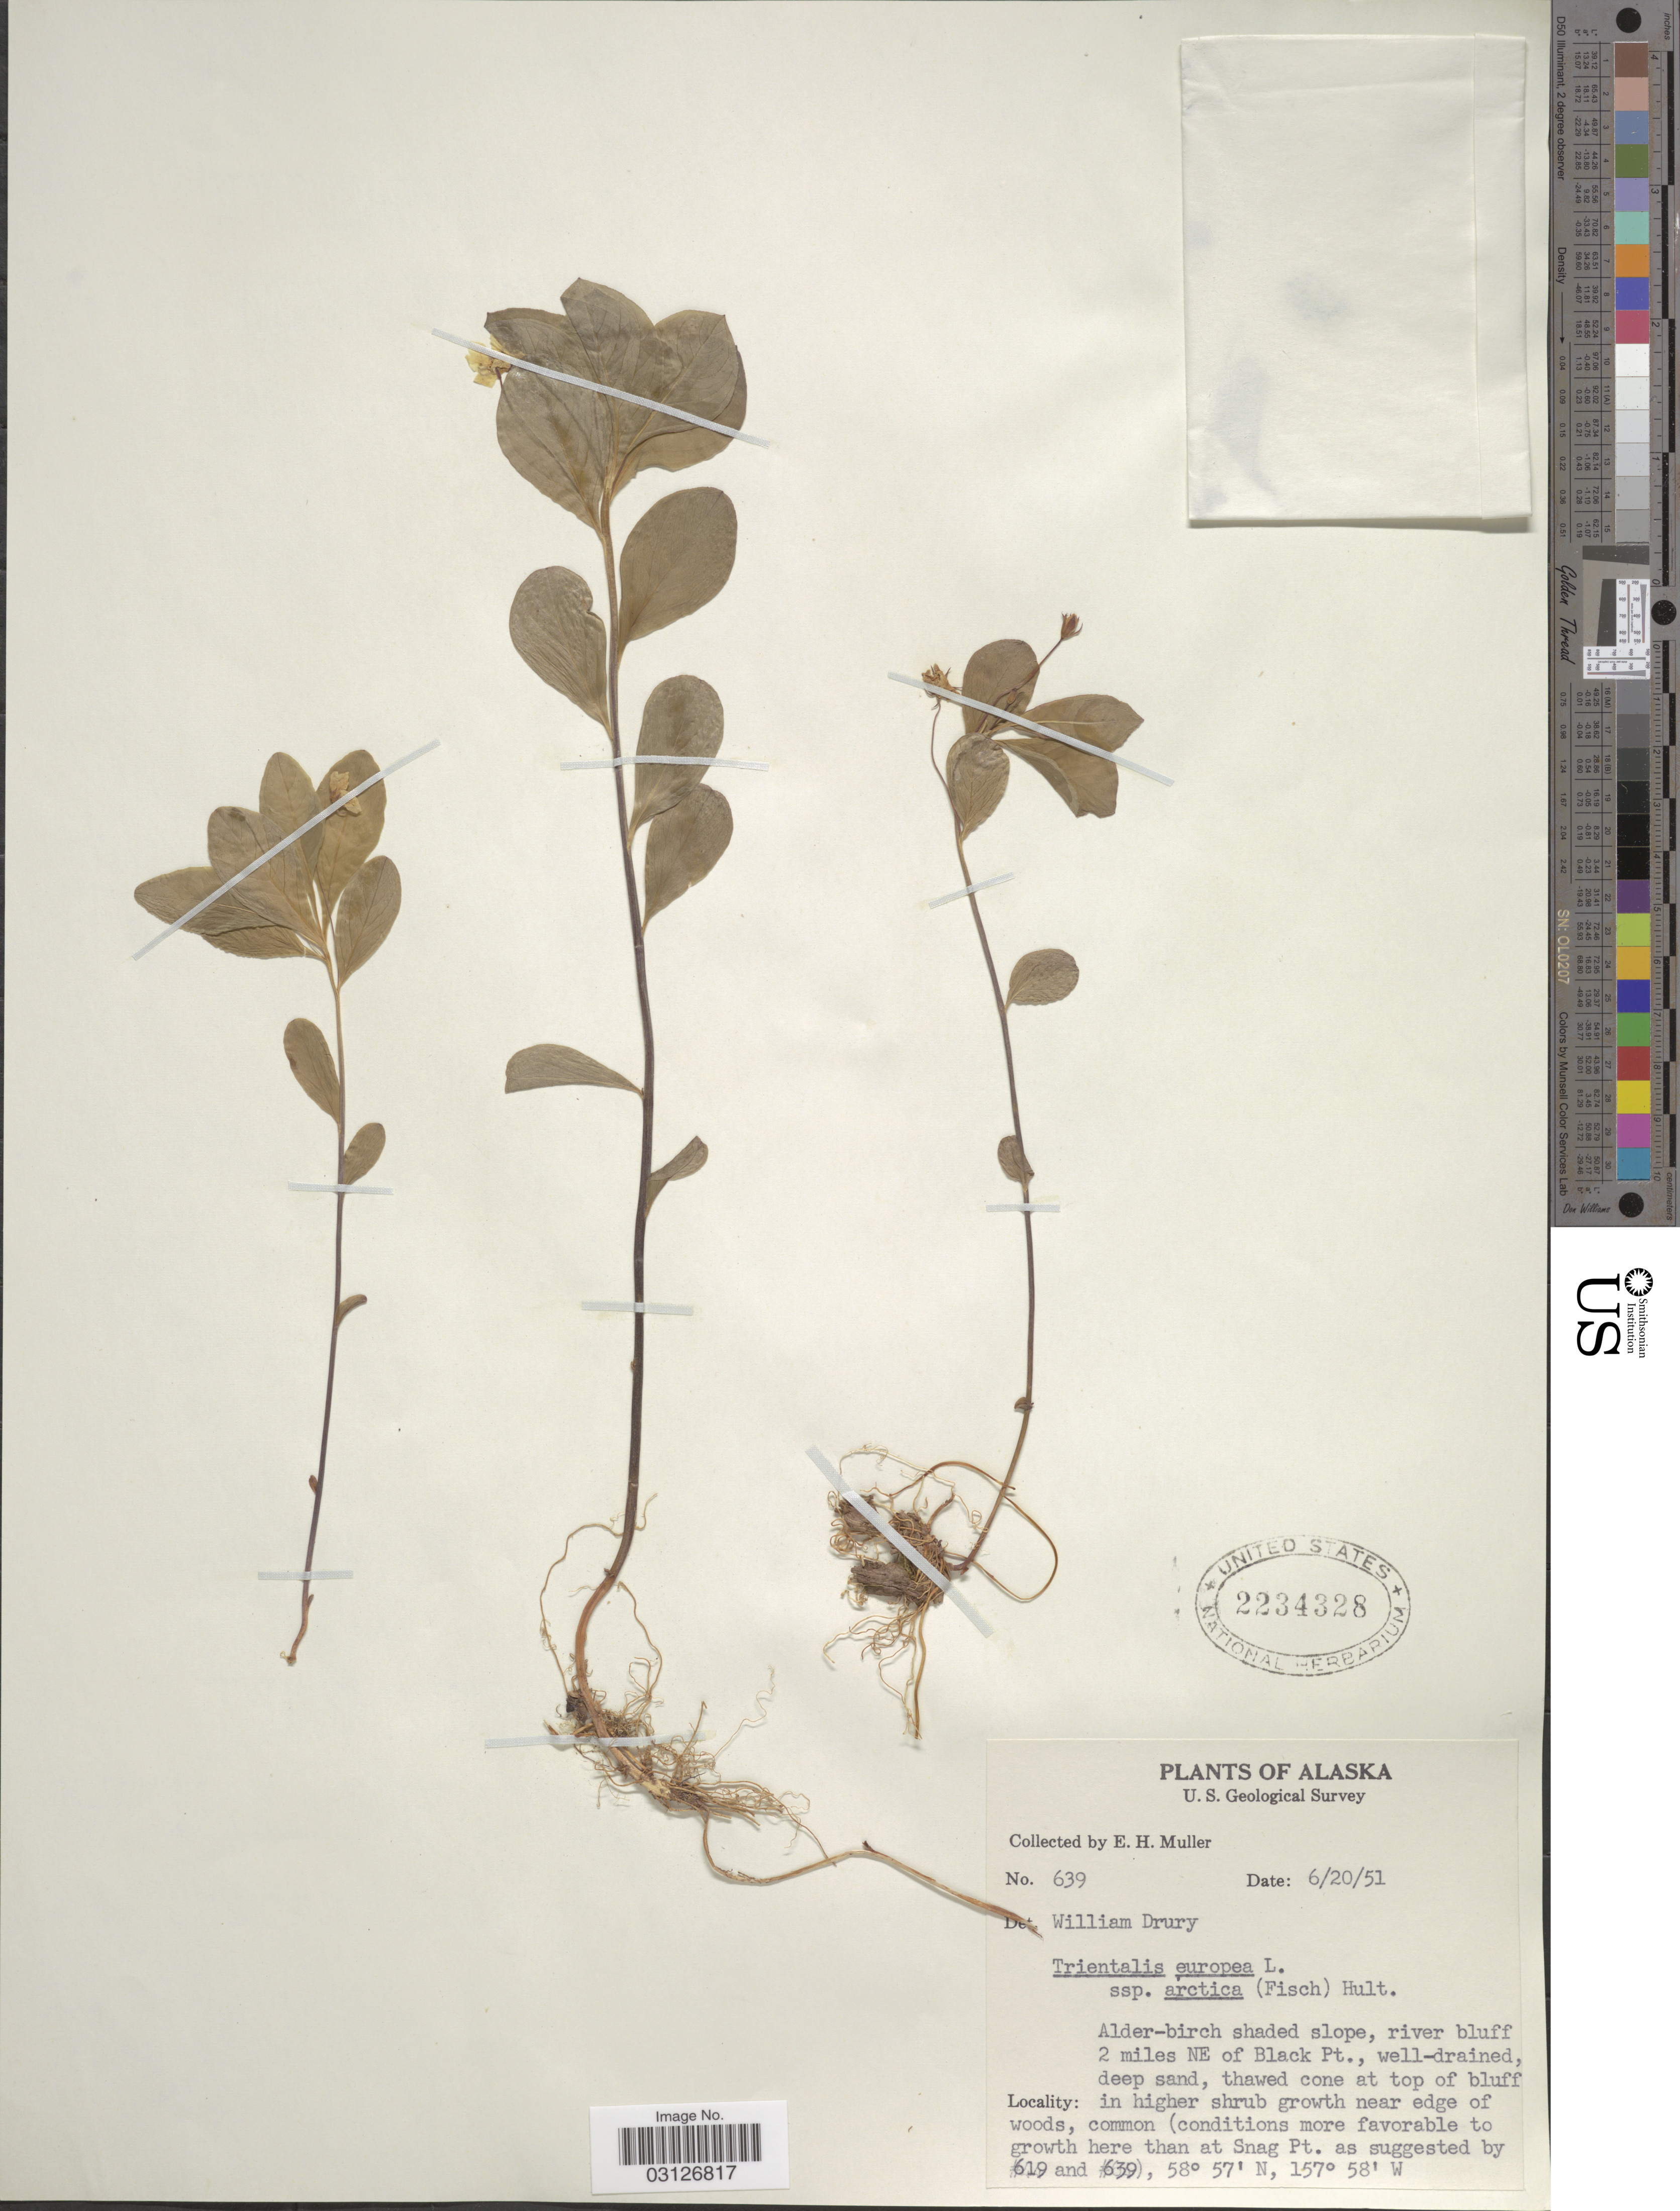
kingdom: Plantae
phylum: Tracheophyta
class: Magnoliopsida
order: Ericales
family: Primulaceae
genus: Trientalis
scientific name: Trientalis europaea subsp. arctica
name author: (Fisch. ex Hook.) Hultén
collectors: E. H. Muller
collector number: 639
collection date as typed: Transcribed d/m/y: 20/6/51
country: United States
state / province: Alaska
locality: Alder-birch shaded slope, river bluff 2 miles NE of Black Pt. At Snag Pt.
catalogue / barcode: US 2234328